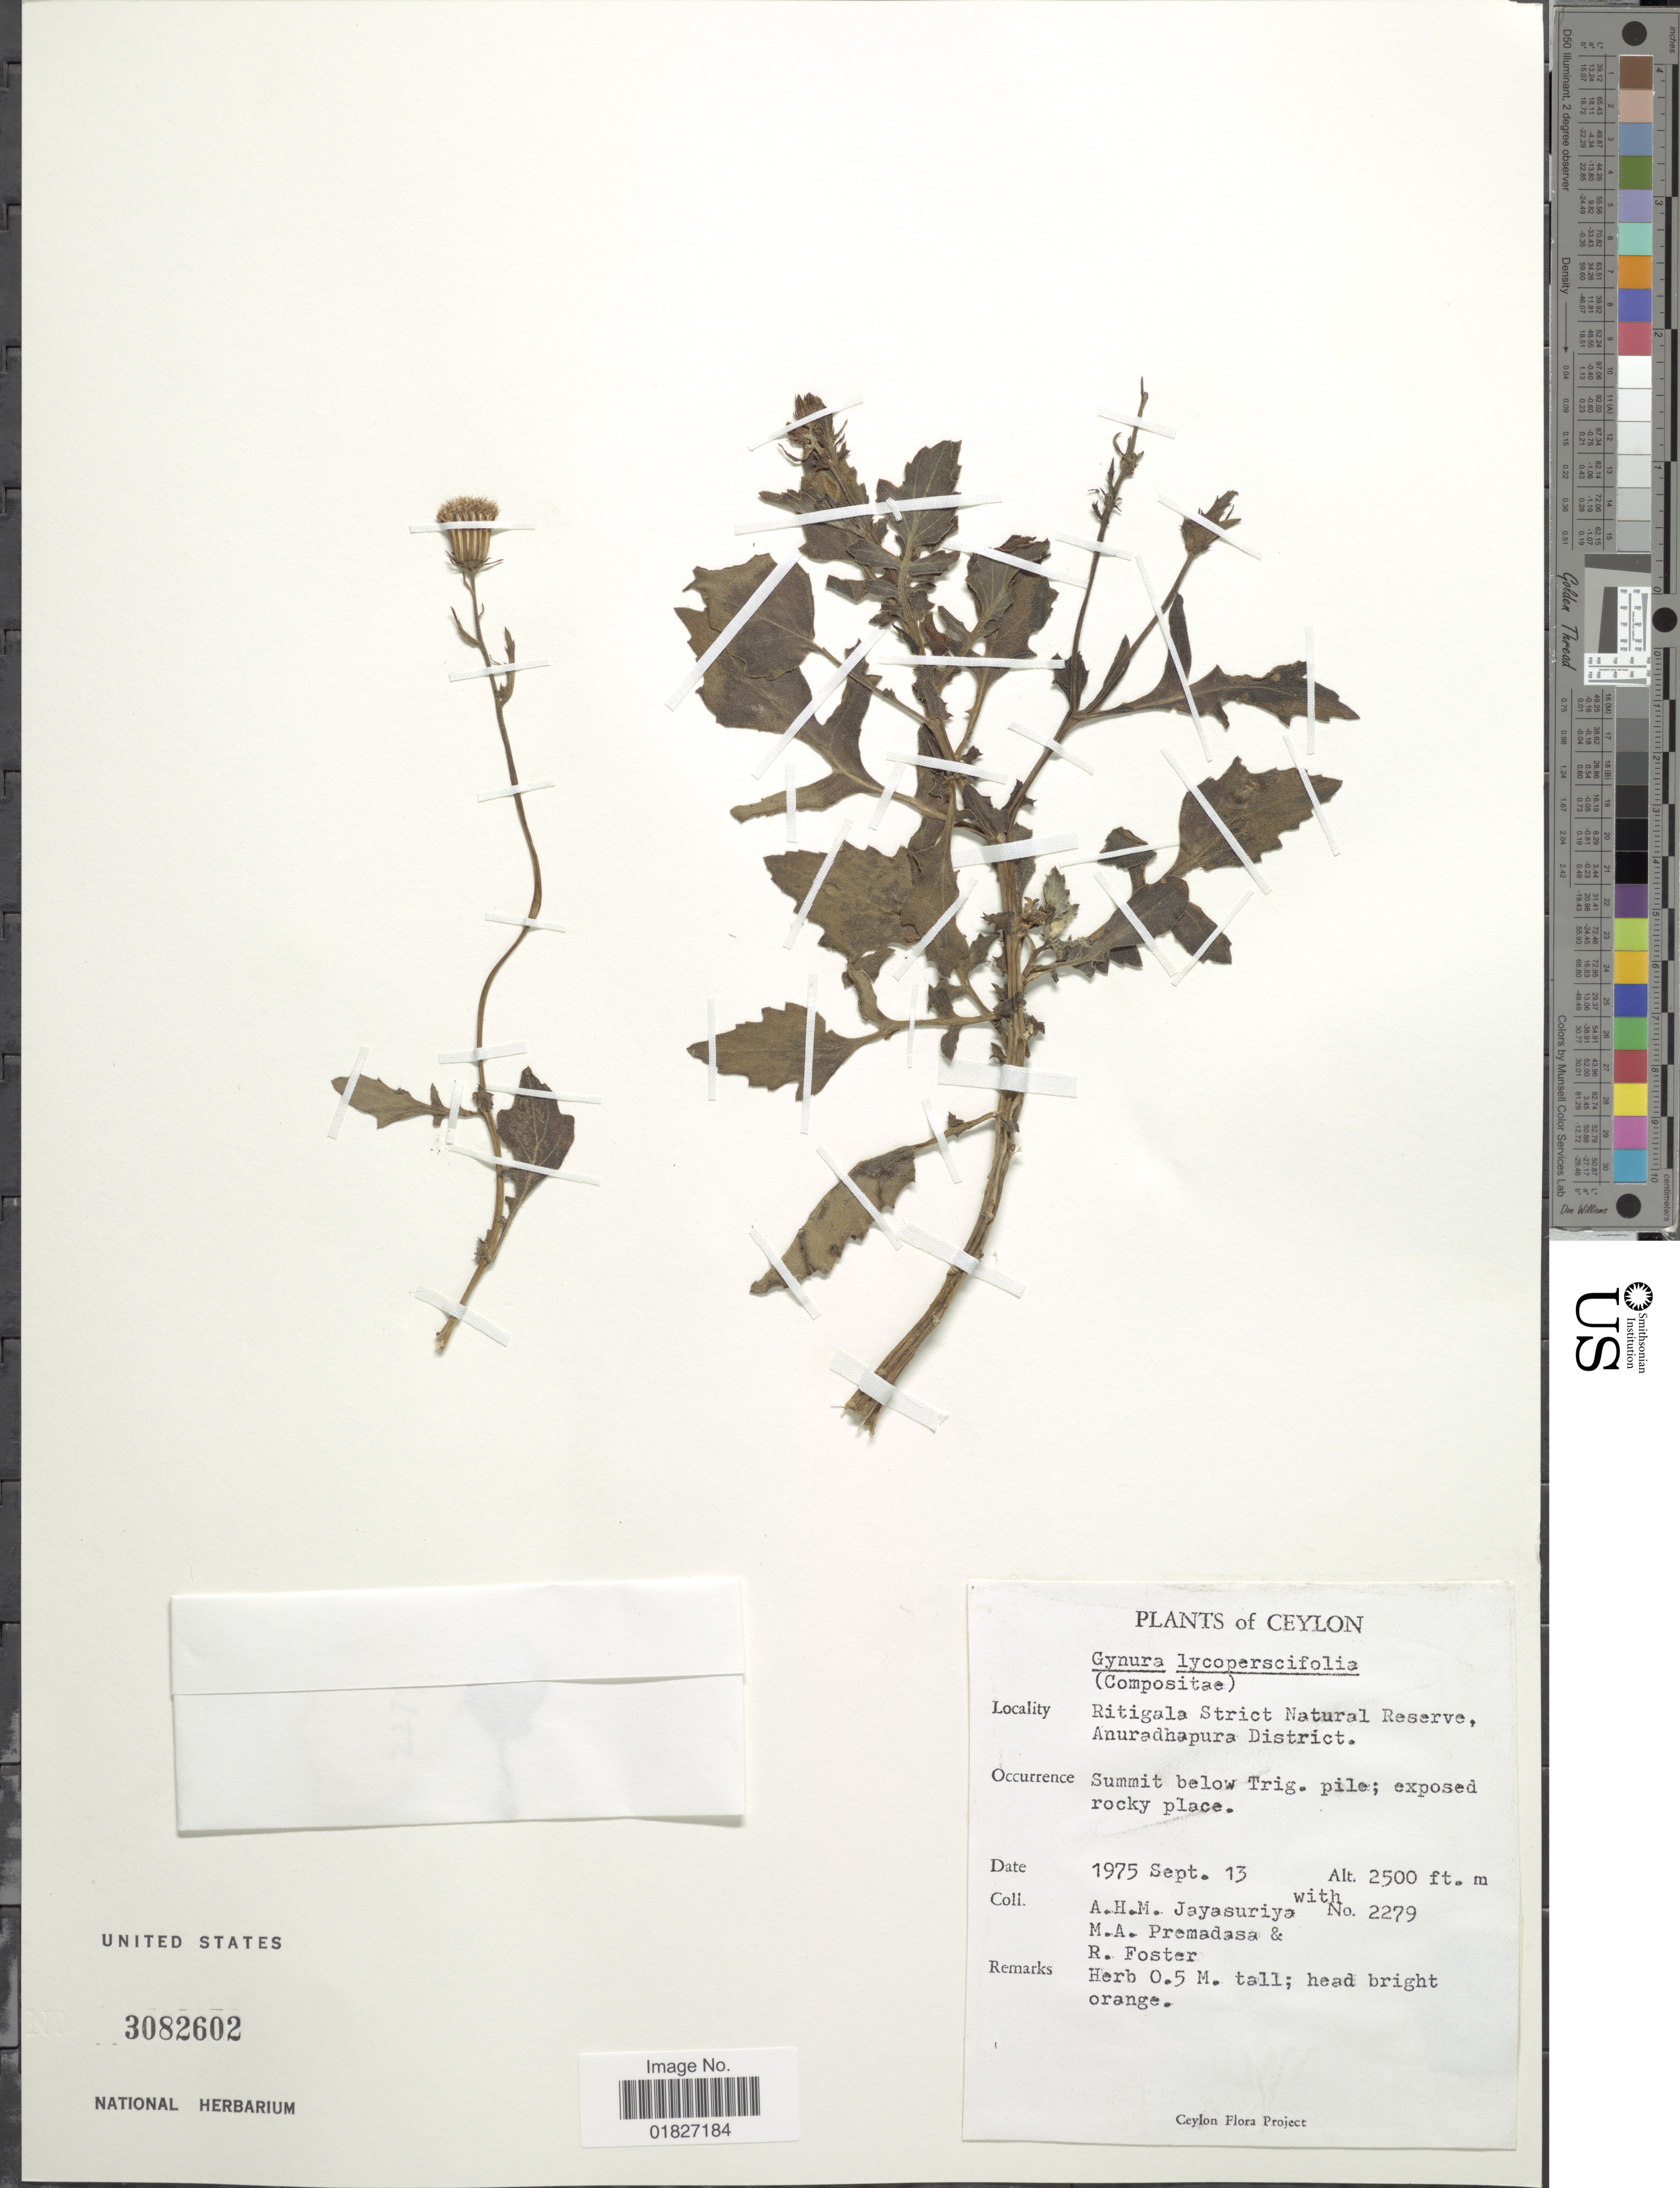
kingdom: Plantae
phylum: Tracheophyta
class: Magnoliopsida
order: Asterales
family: Asteraceae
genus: Gynura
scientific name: Gynura lycopersicifolia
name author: DC.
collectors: A. H. Jayasuriya, M. Premadasa & R. Foster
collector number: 2279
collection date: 1975-09-13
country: Sri Lanka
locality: Ceylon, Ritigala Strict Natural Reserve, Anuradhapura District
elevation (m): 762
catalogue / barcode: US 3082602